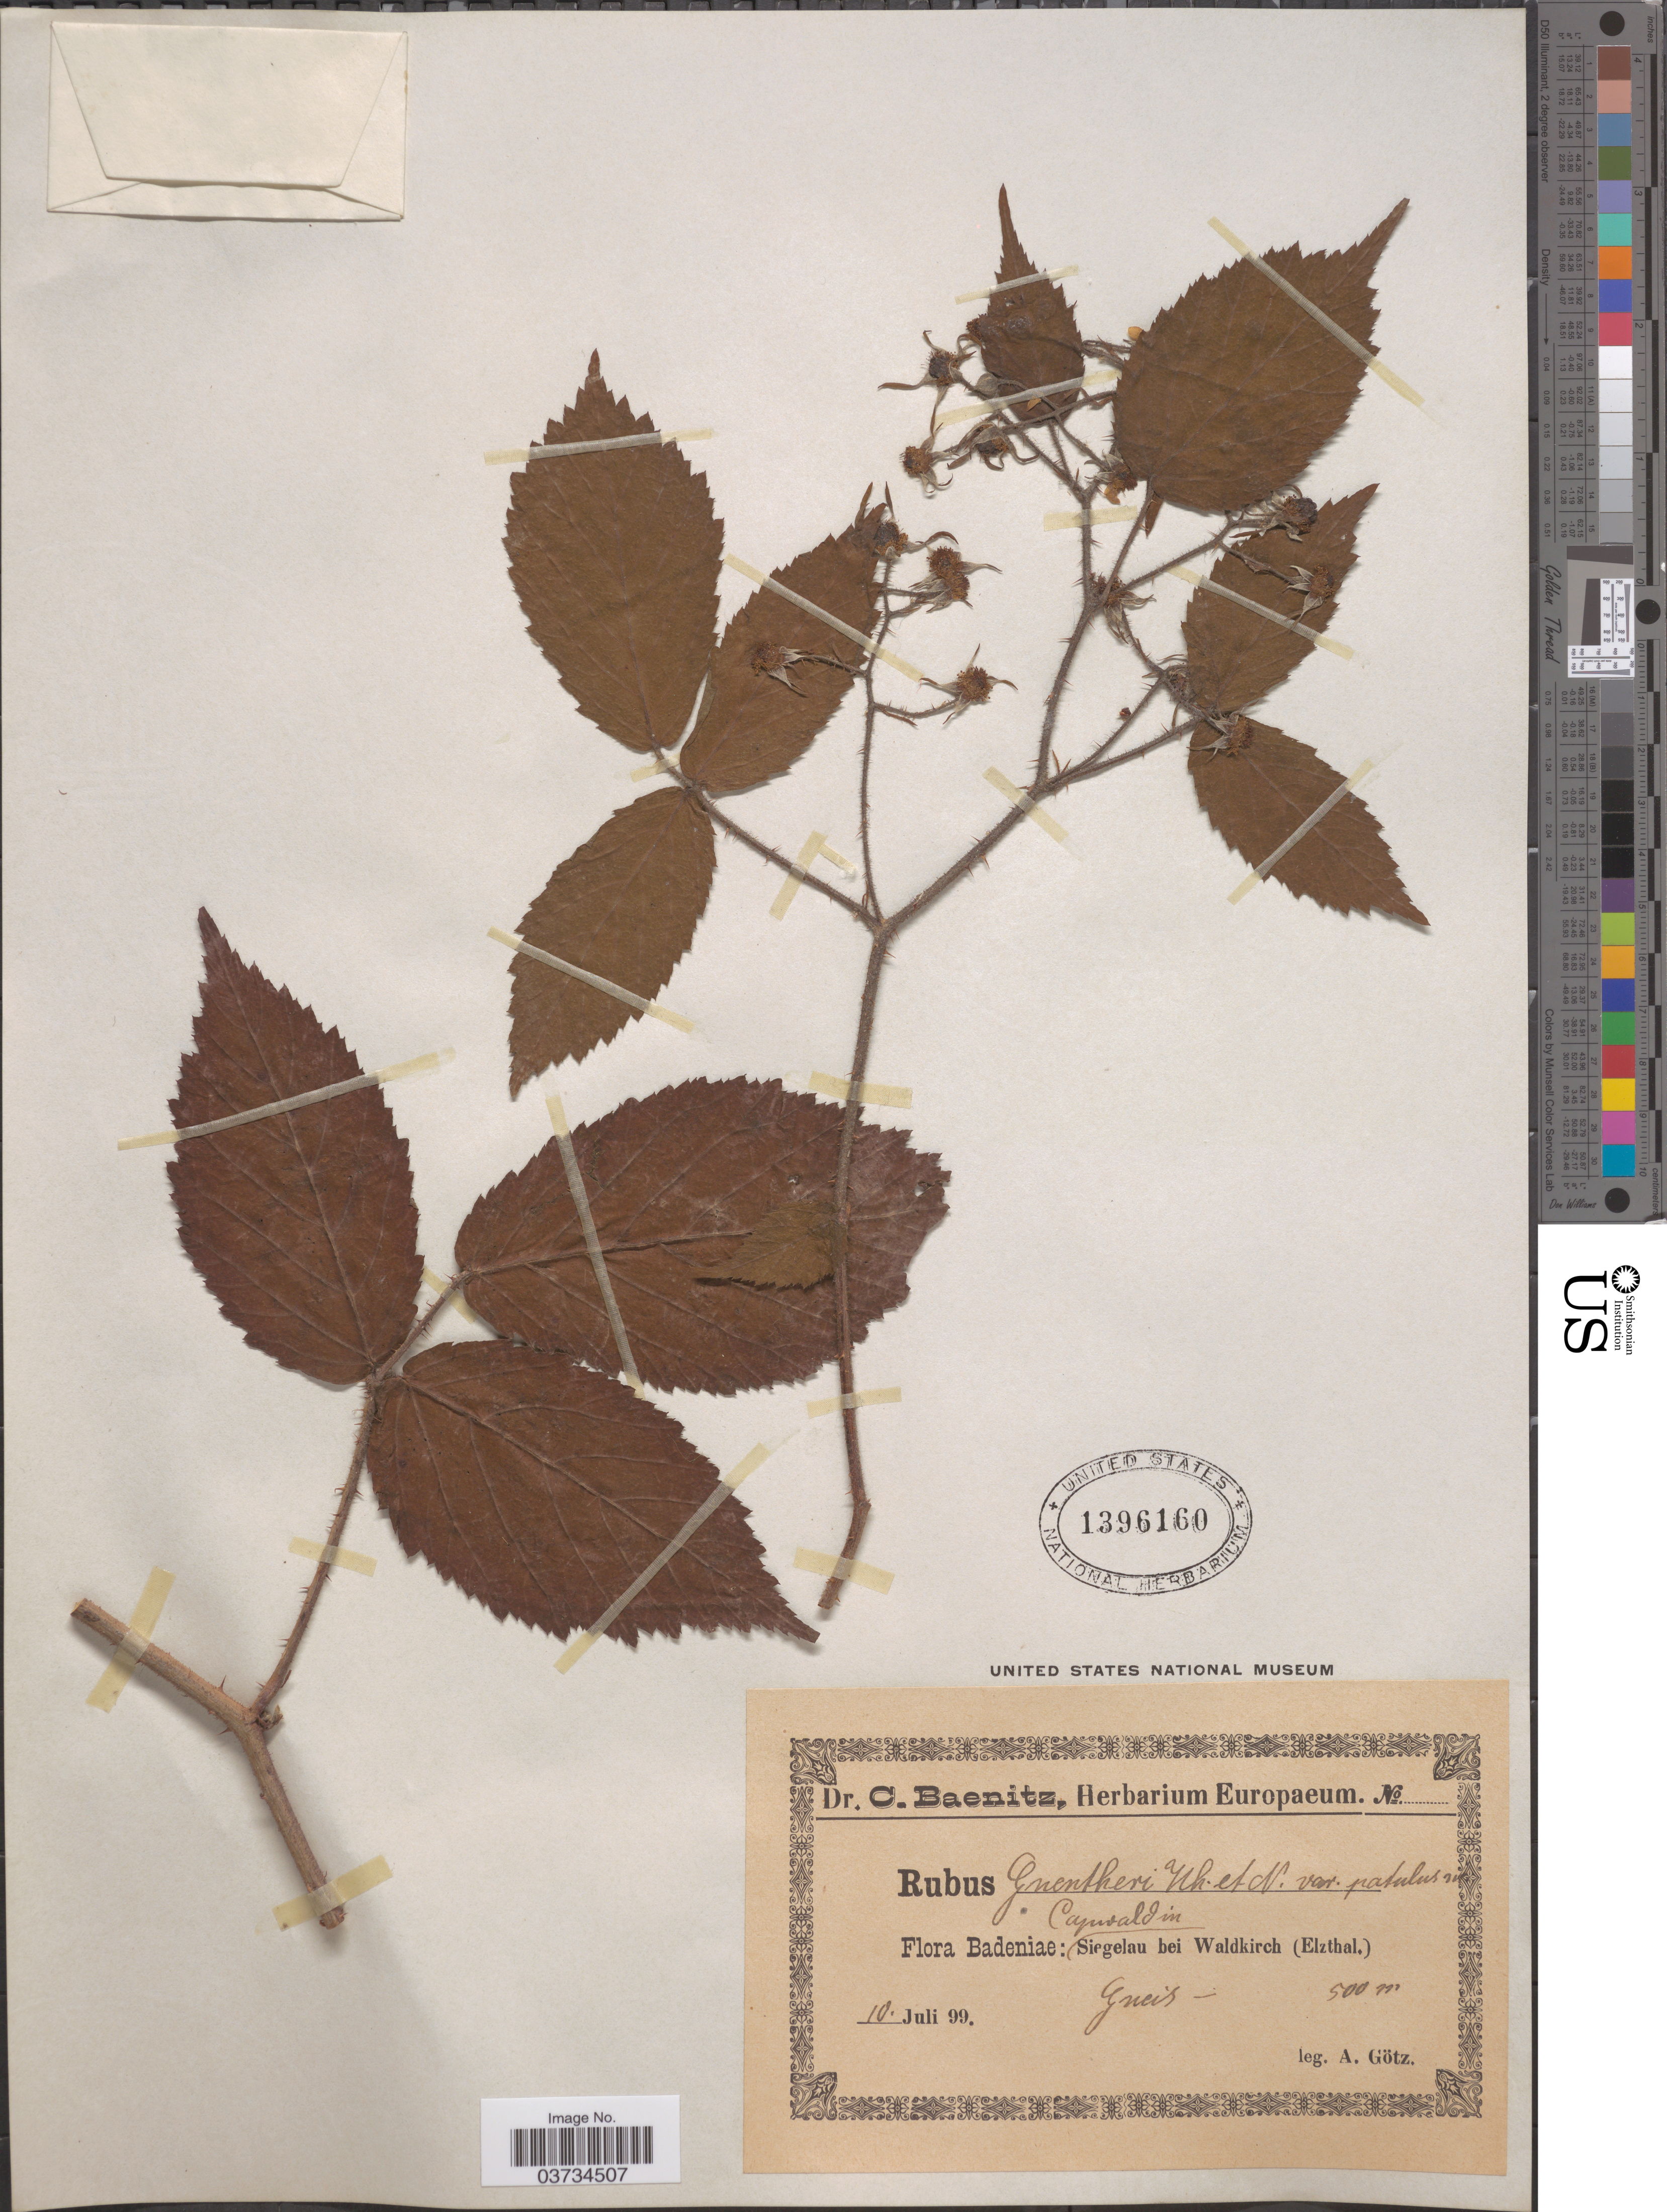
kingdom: Plantae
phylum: Tracheophyta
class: Magnoliopsida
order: Rosales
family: Rosaceae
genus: Rubus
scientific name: Rubus guntheri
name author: Weihe & Nees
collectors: A. Götz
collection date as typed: Transcribed d/m/y: 10/7/99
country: Germany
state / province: Baden-Württemberg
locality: Badeniae: Capwald in Siegelau bei Waldkirch (Elzthal).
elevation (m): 500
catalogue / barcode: US 1396160